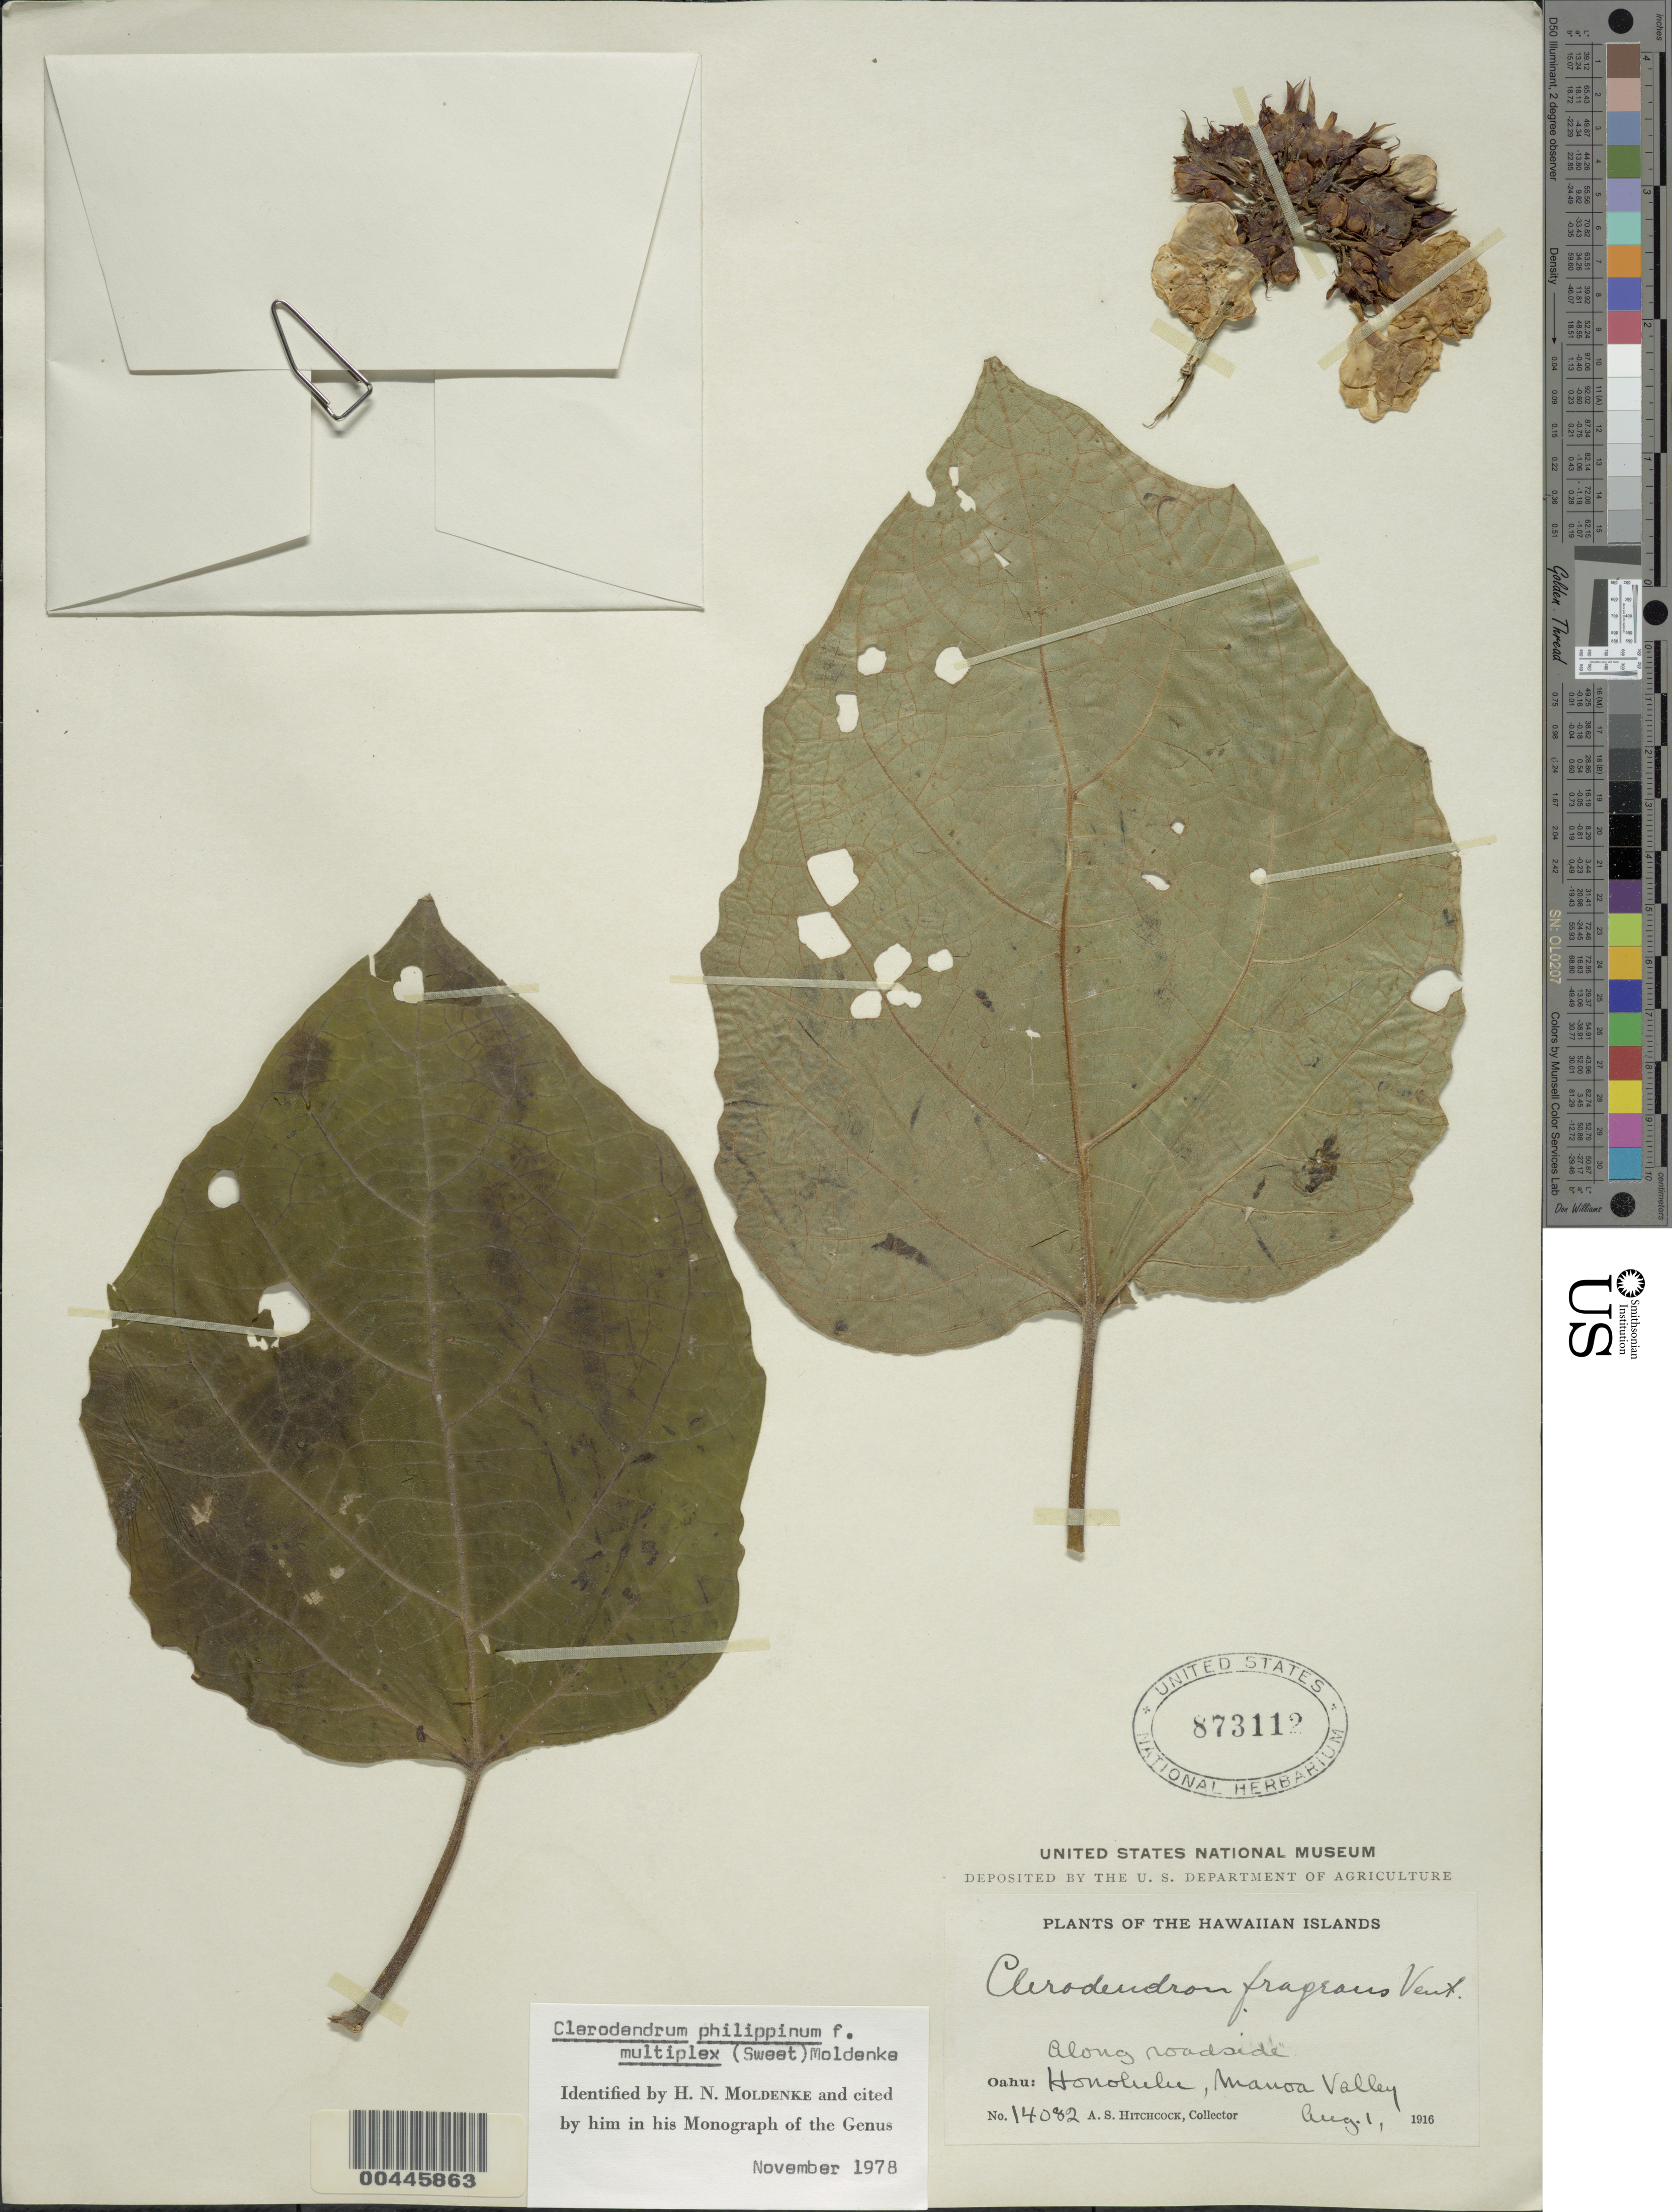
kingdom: Plantae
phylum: Tracheophyta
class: Magnoliopsida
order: Lamiales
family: Lamiaceae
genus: Clerodendrum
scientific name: Clerodendrum chinense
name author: (Osbeck) Mabb.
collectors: A. S. Hitchcock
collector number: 14082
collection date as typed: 1 Aug 1916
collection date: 1916-08-01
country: United States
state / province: Hawaii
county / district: Honolulu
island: Oahu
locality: Honolulu, Manoa Valley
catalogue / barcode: US 873112